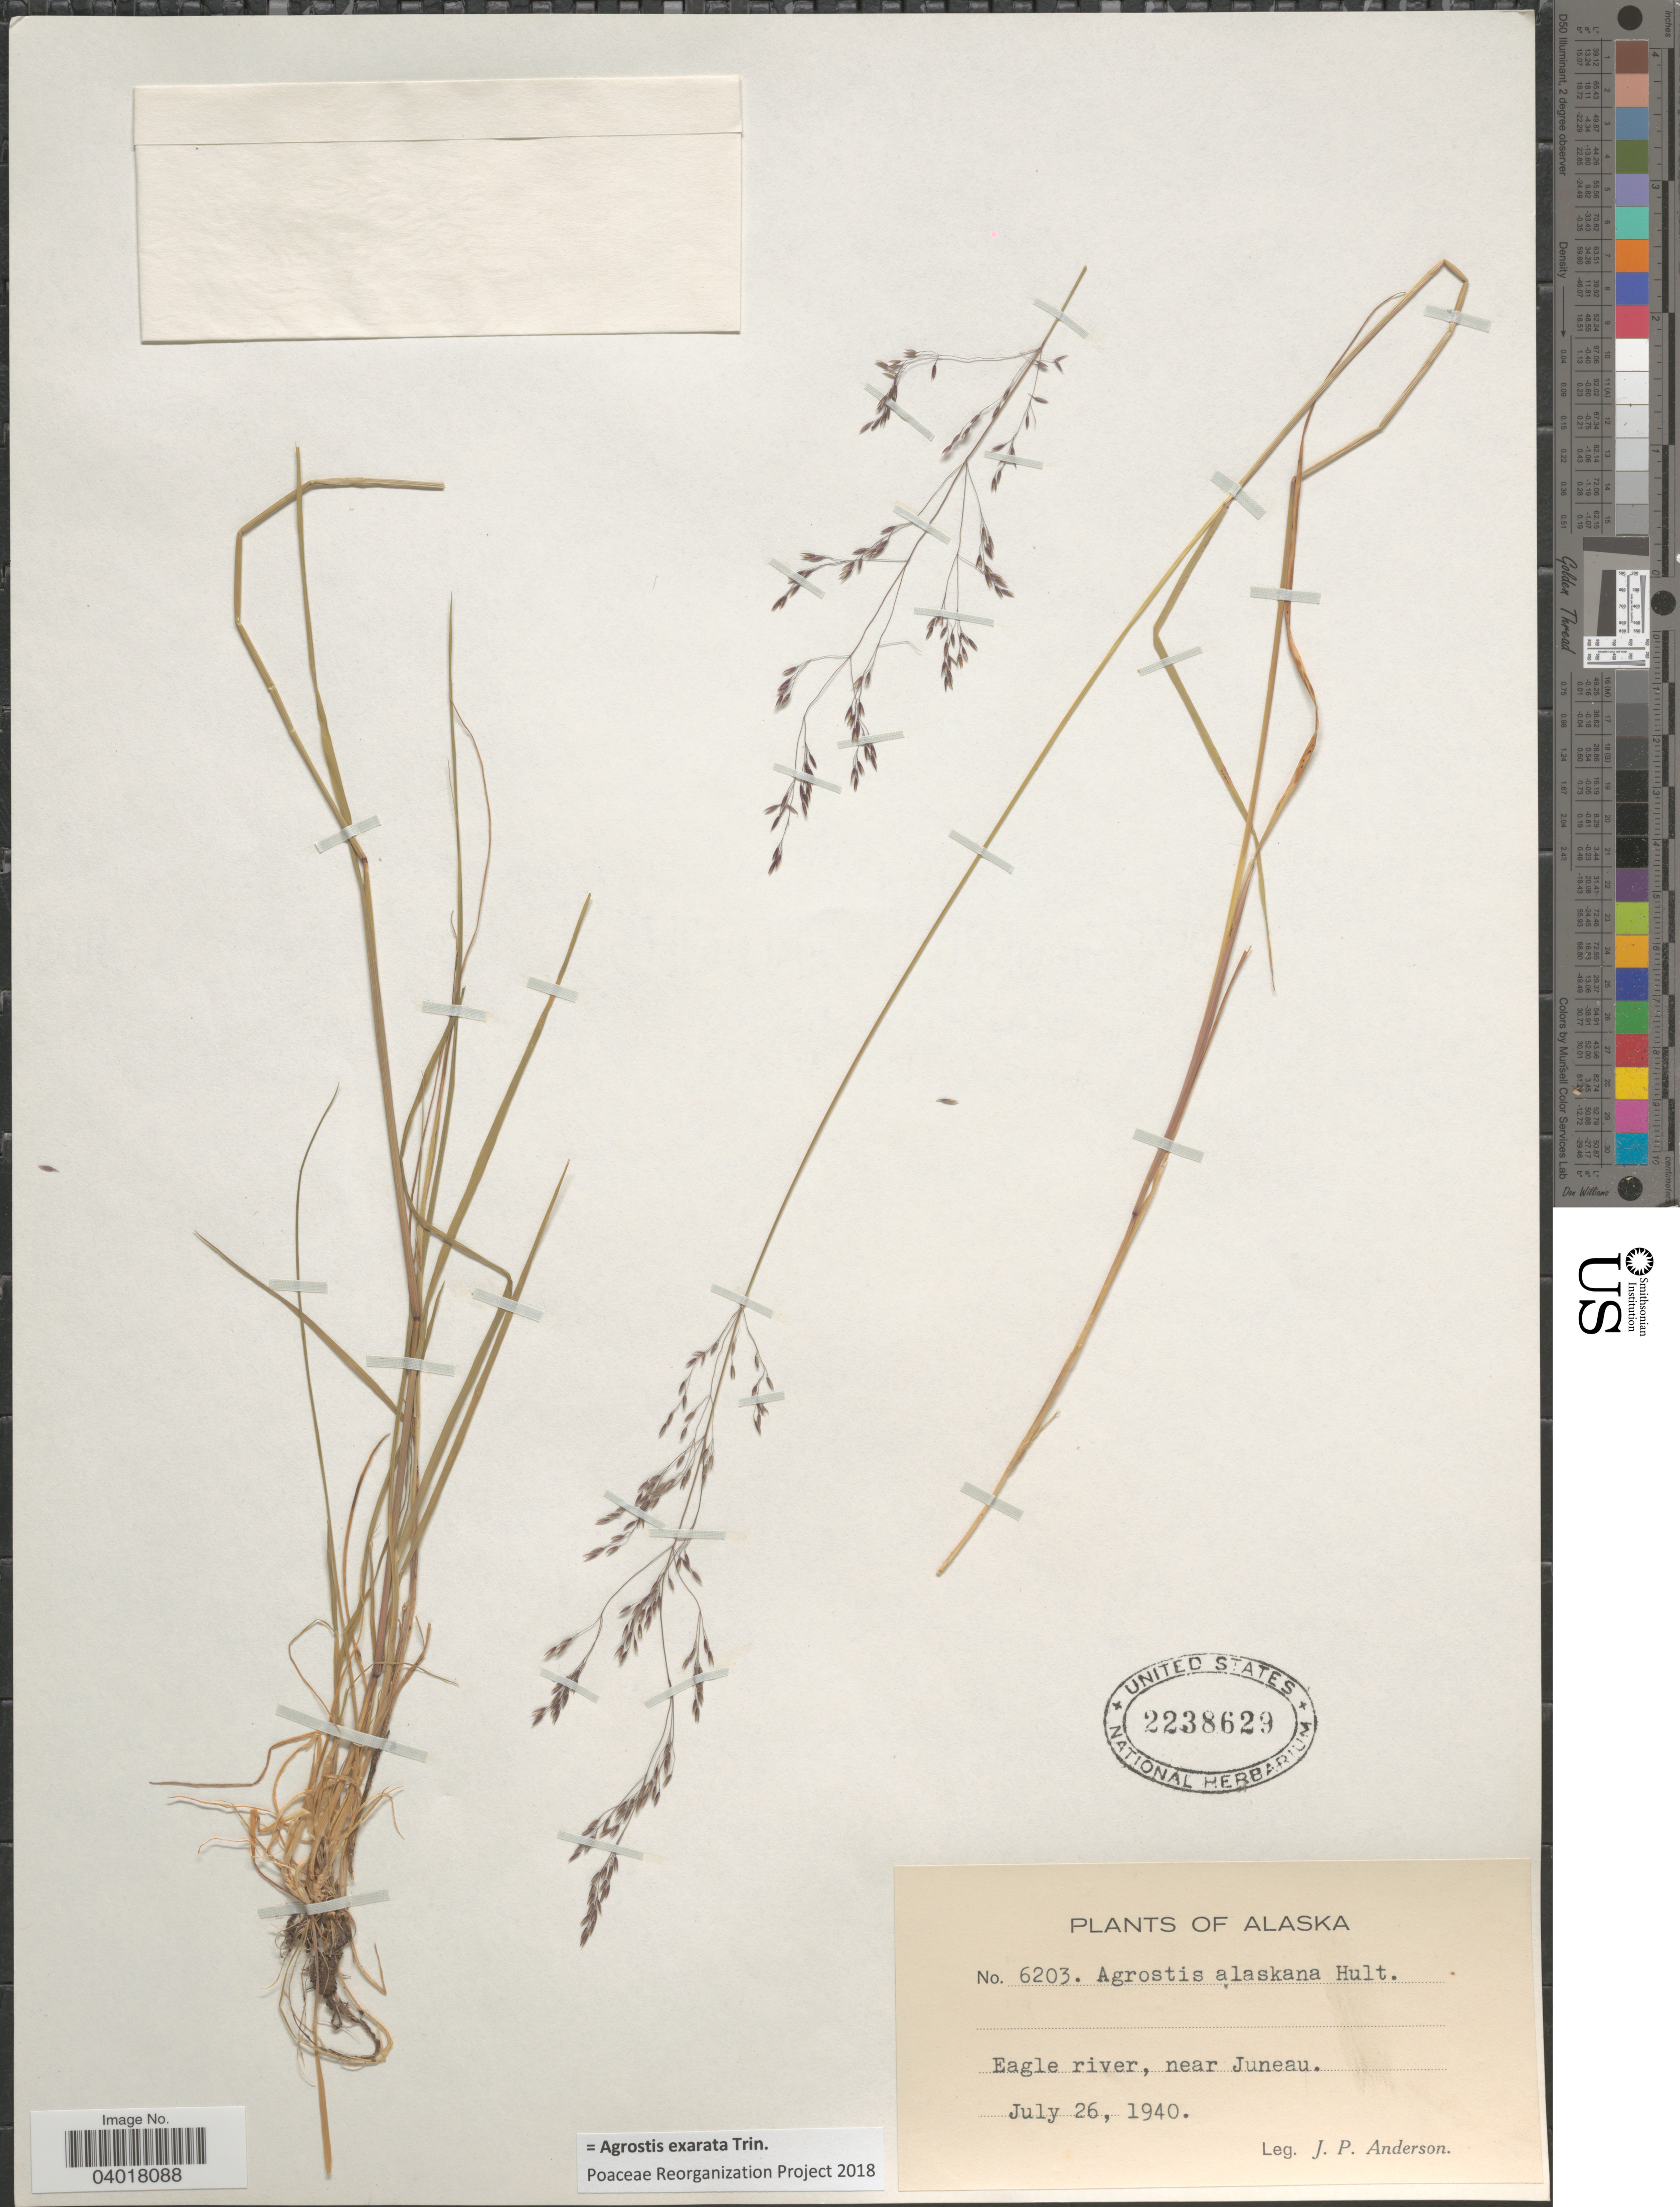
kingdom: Plantae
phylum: Tracheophyta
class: Liliopsida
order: Poales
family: Poaceae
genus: Agrostis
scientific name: Agrostis exarata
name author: Trin.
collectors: J. P. Anderson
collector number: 6203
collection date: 1940-07-26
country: United States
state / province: Alaska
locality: Eagle river, near Juneau.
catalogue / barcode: US 2238629